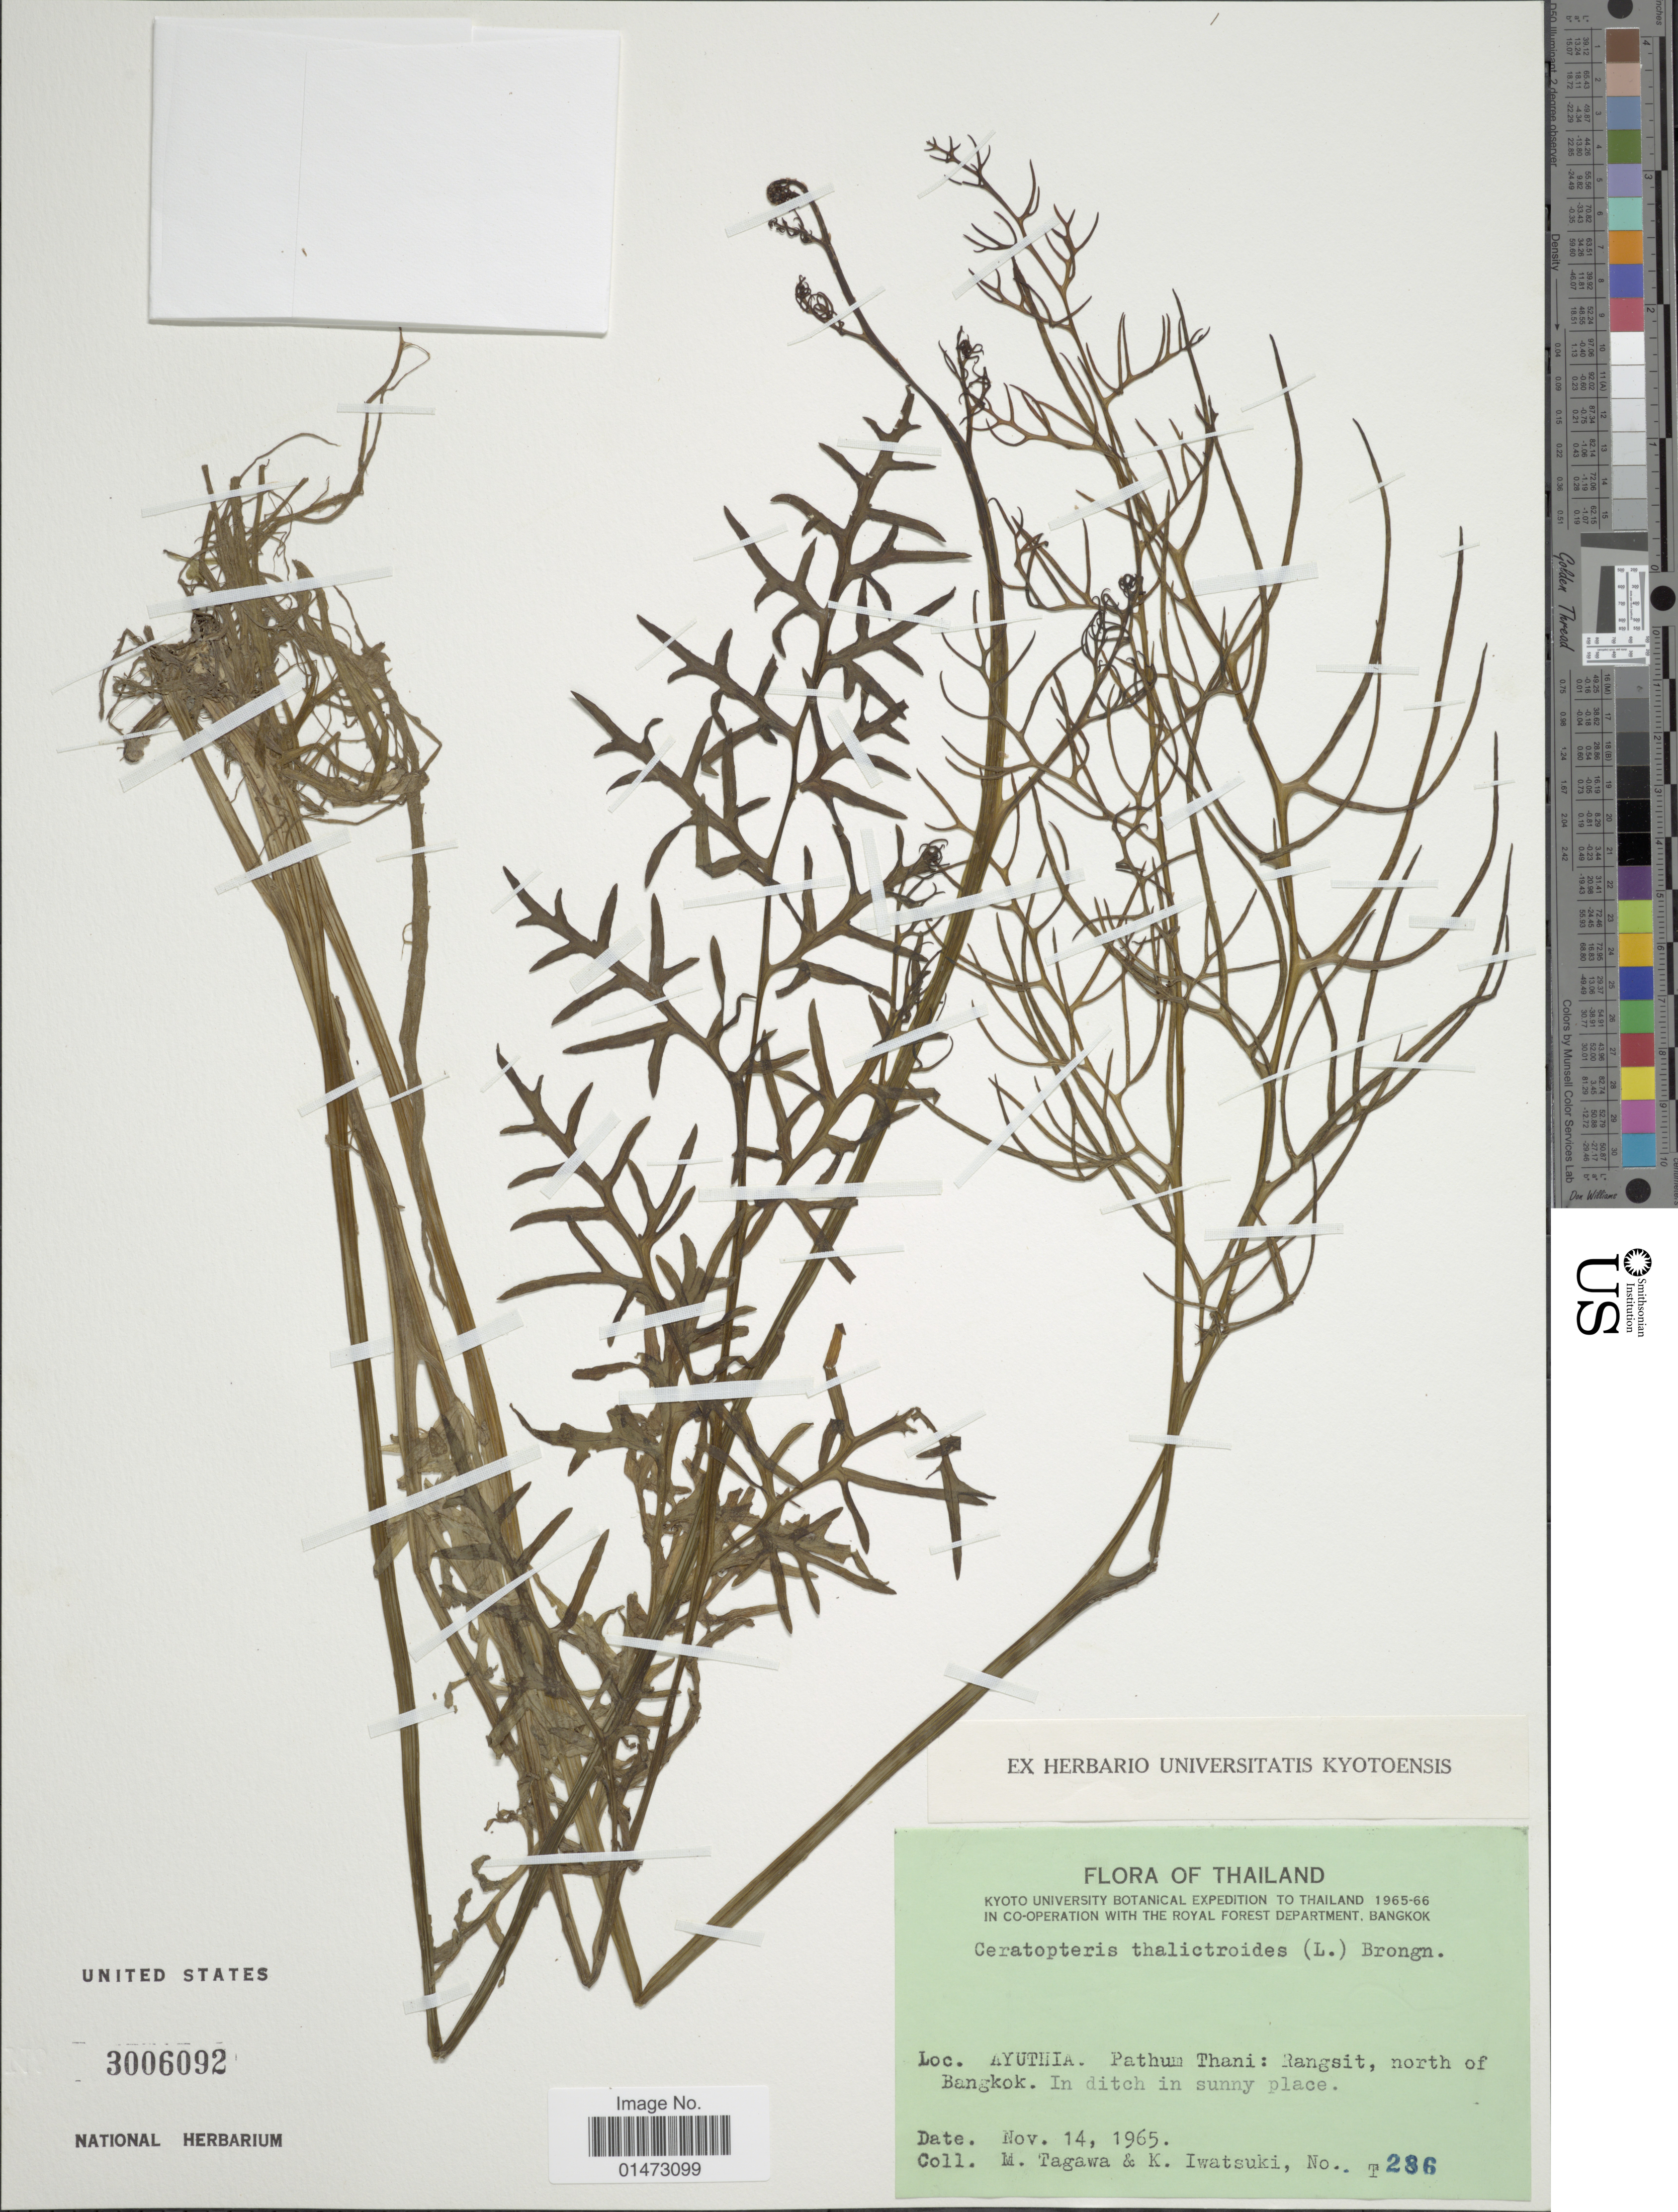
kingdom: Plantae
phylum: Tracheophyta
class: Polypodiopsida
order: Polypodiales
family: Pteridaceae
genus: Ceratopteris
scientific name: Ceratopteris thalictroides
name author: (L.) Brongn.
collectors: M. Tagawa & K. Iwatsuki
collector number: T286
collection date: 1965-11-14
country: Thailand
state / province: Pathum Thani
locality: Ayuthia. Rangsit, north of Bangkok, In ditch in sunny place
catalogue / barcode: US 3006092